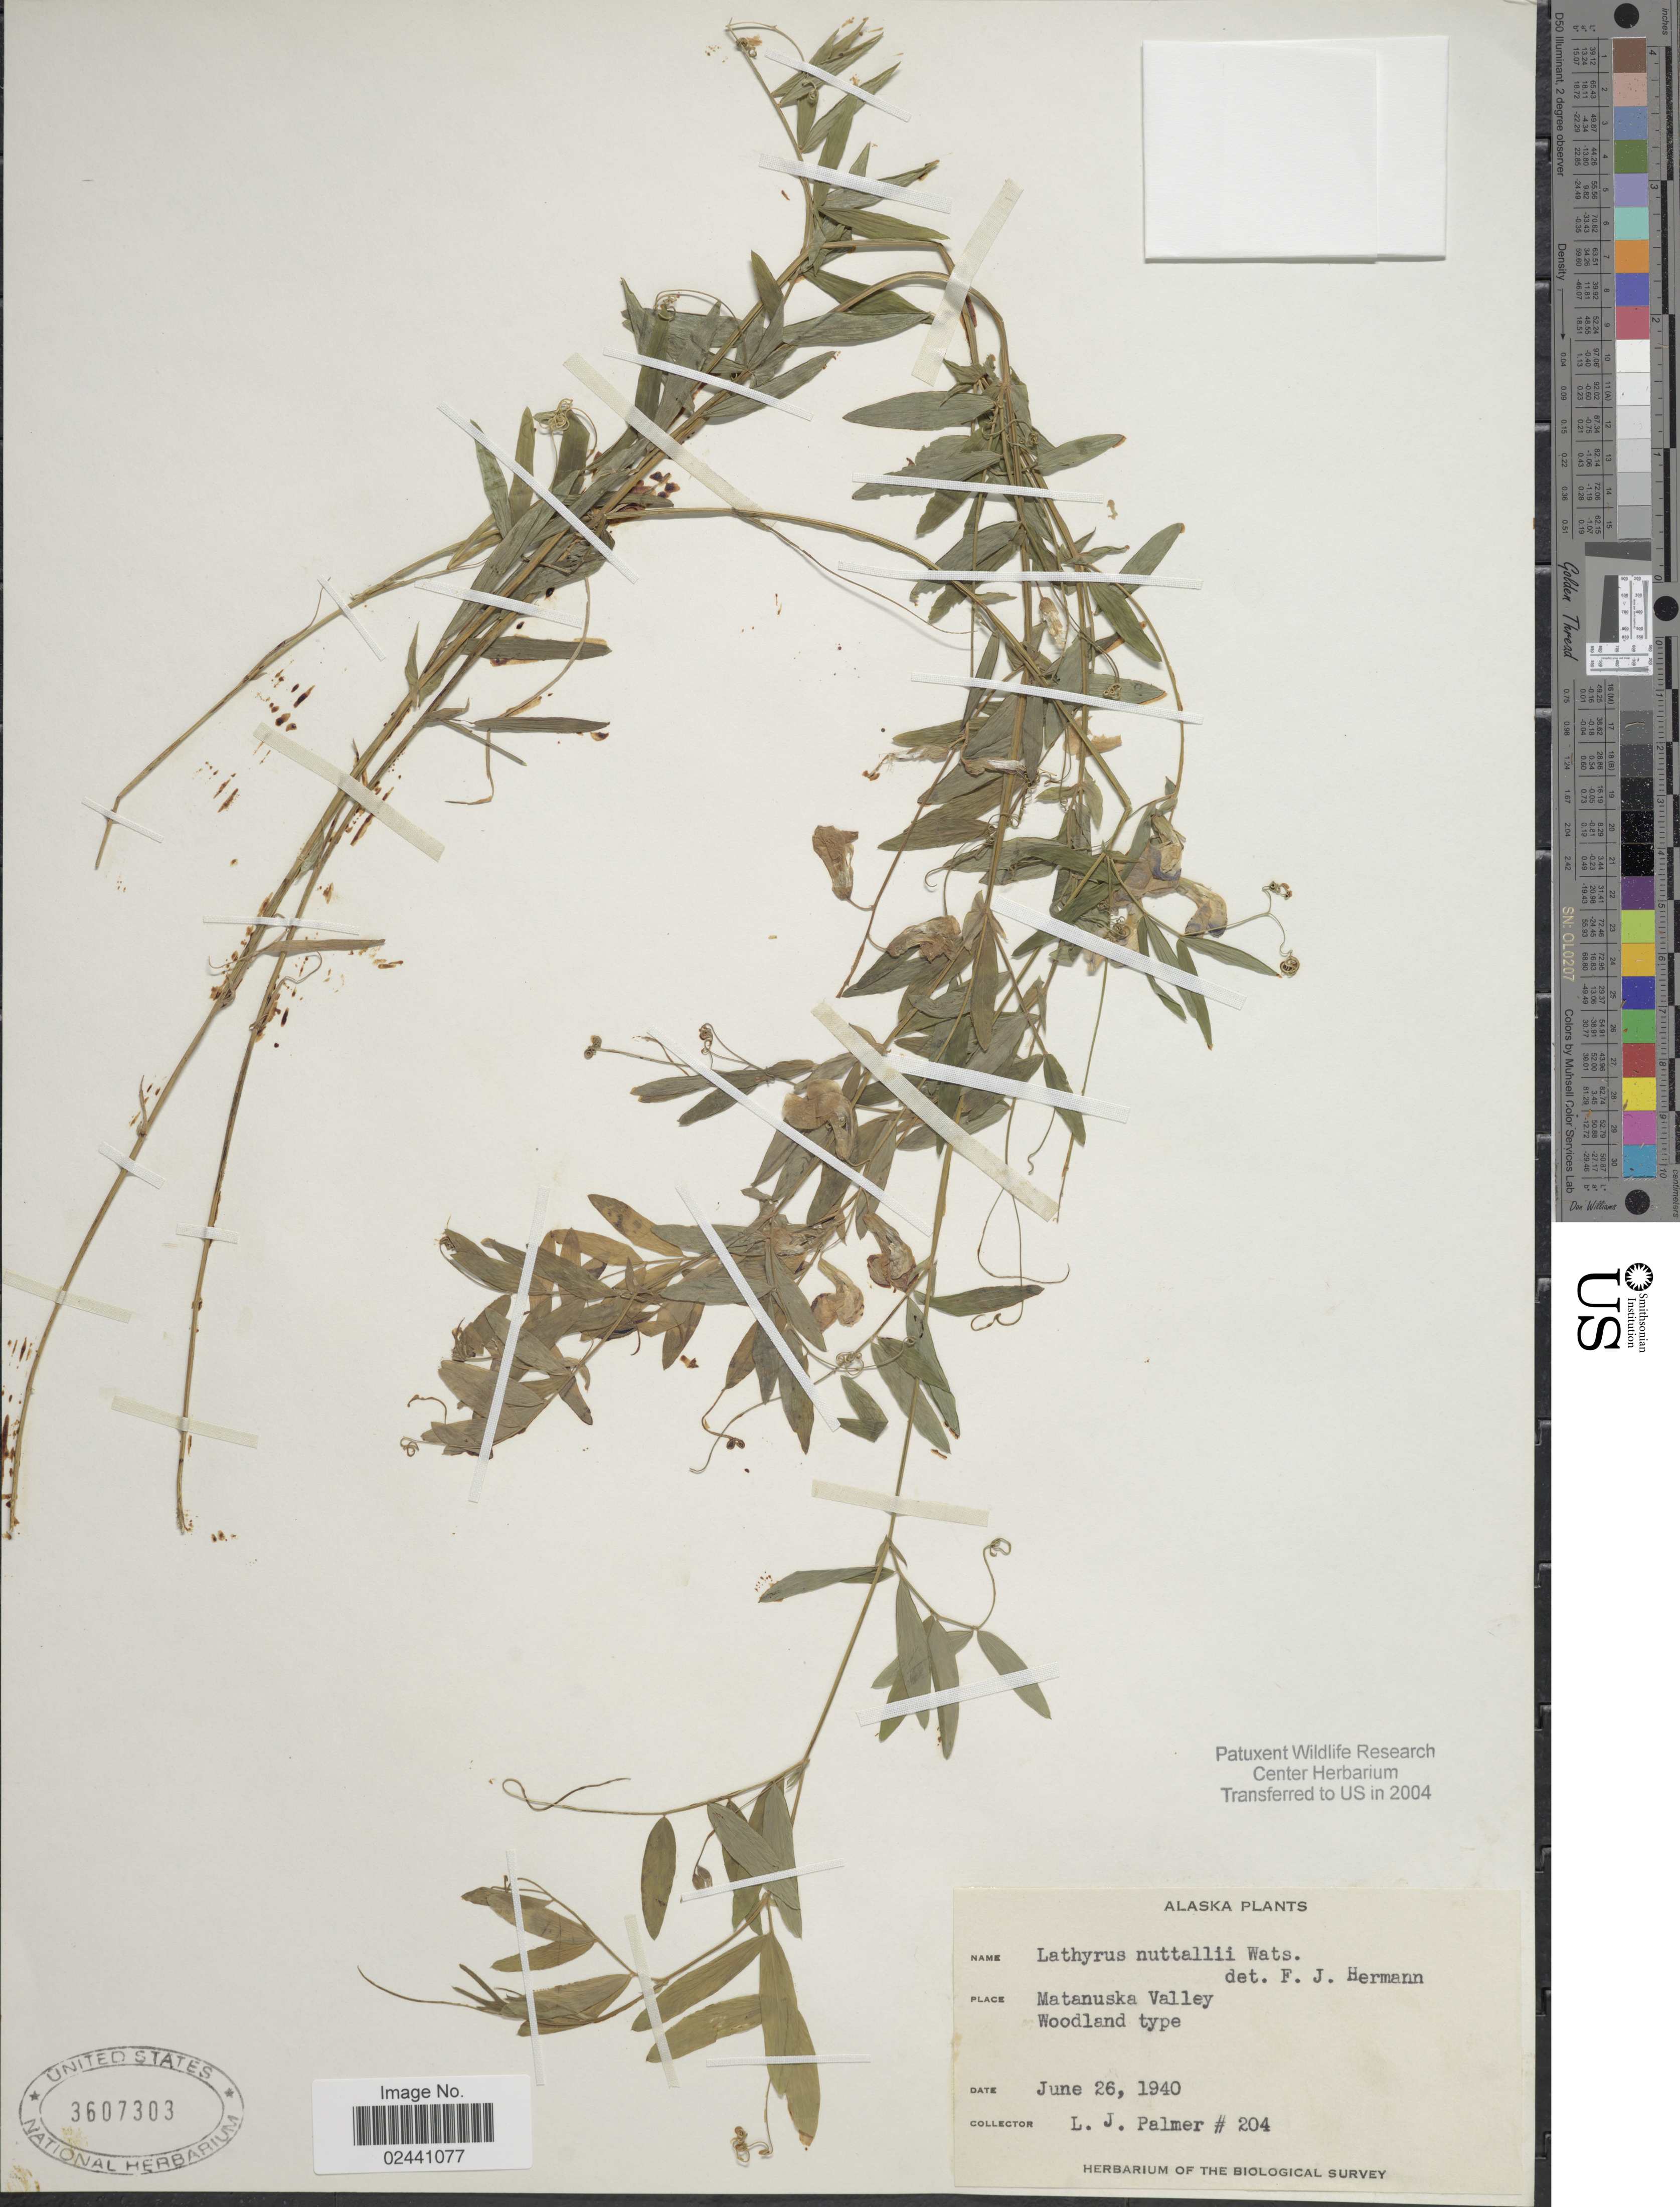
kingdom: Plantae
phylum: Tracheophyta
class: Magnoliopsida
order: Fabales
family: Fabaceae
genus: Lathyrus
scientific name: Lathyrus nuttallii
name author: S. Watson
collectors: L. J. Palmer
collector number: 204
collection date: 1940-06-26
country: United States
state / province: Alaska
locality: Matanuska Valley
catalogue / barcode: US 3607303